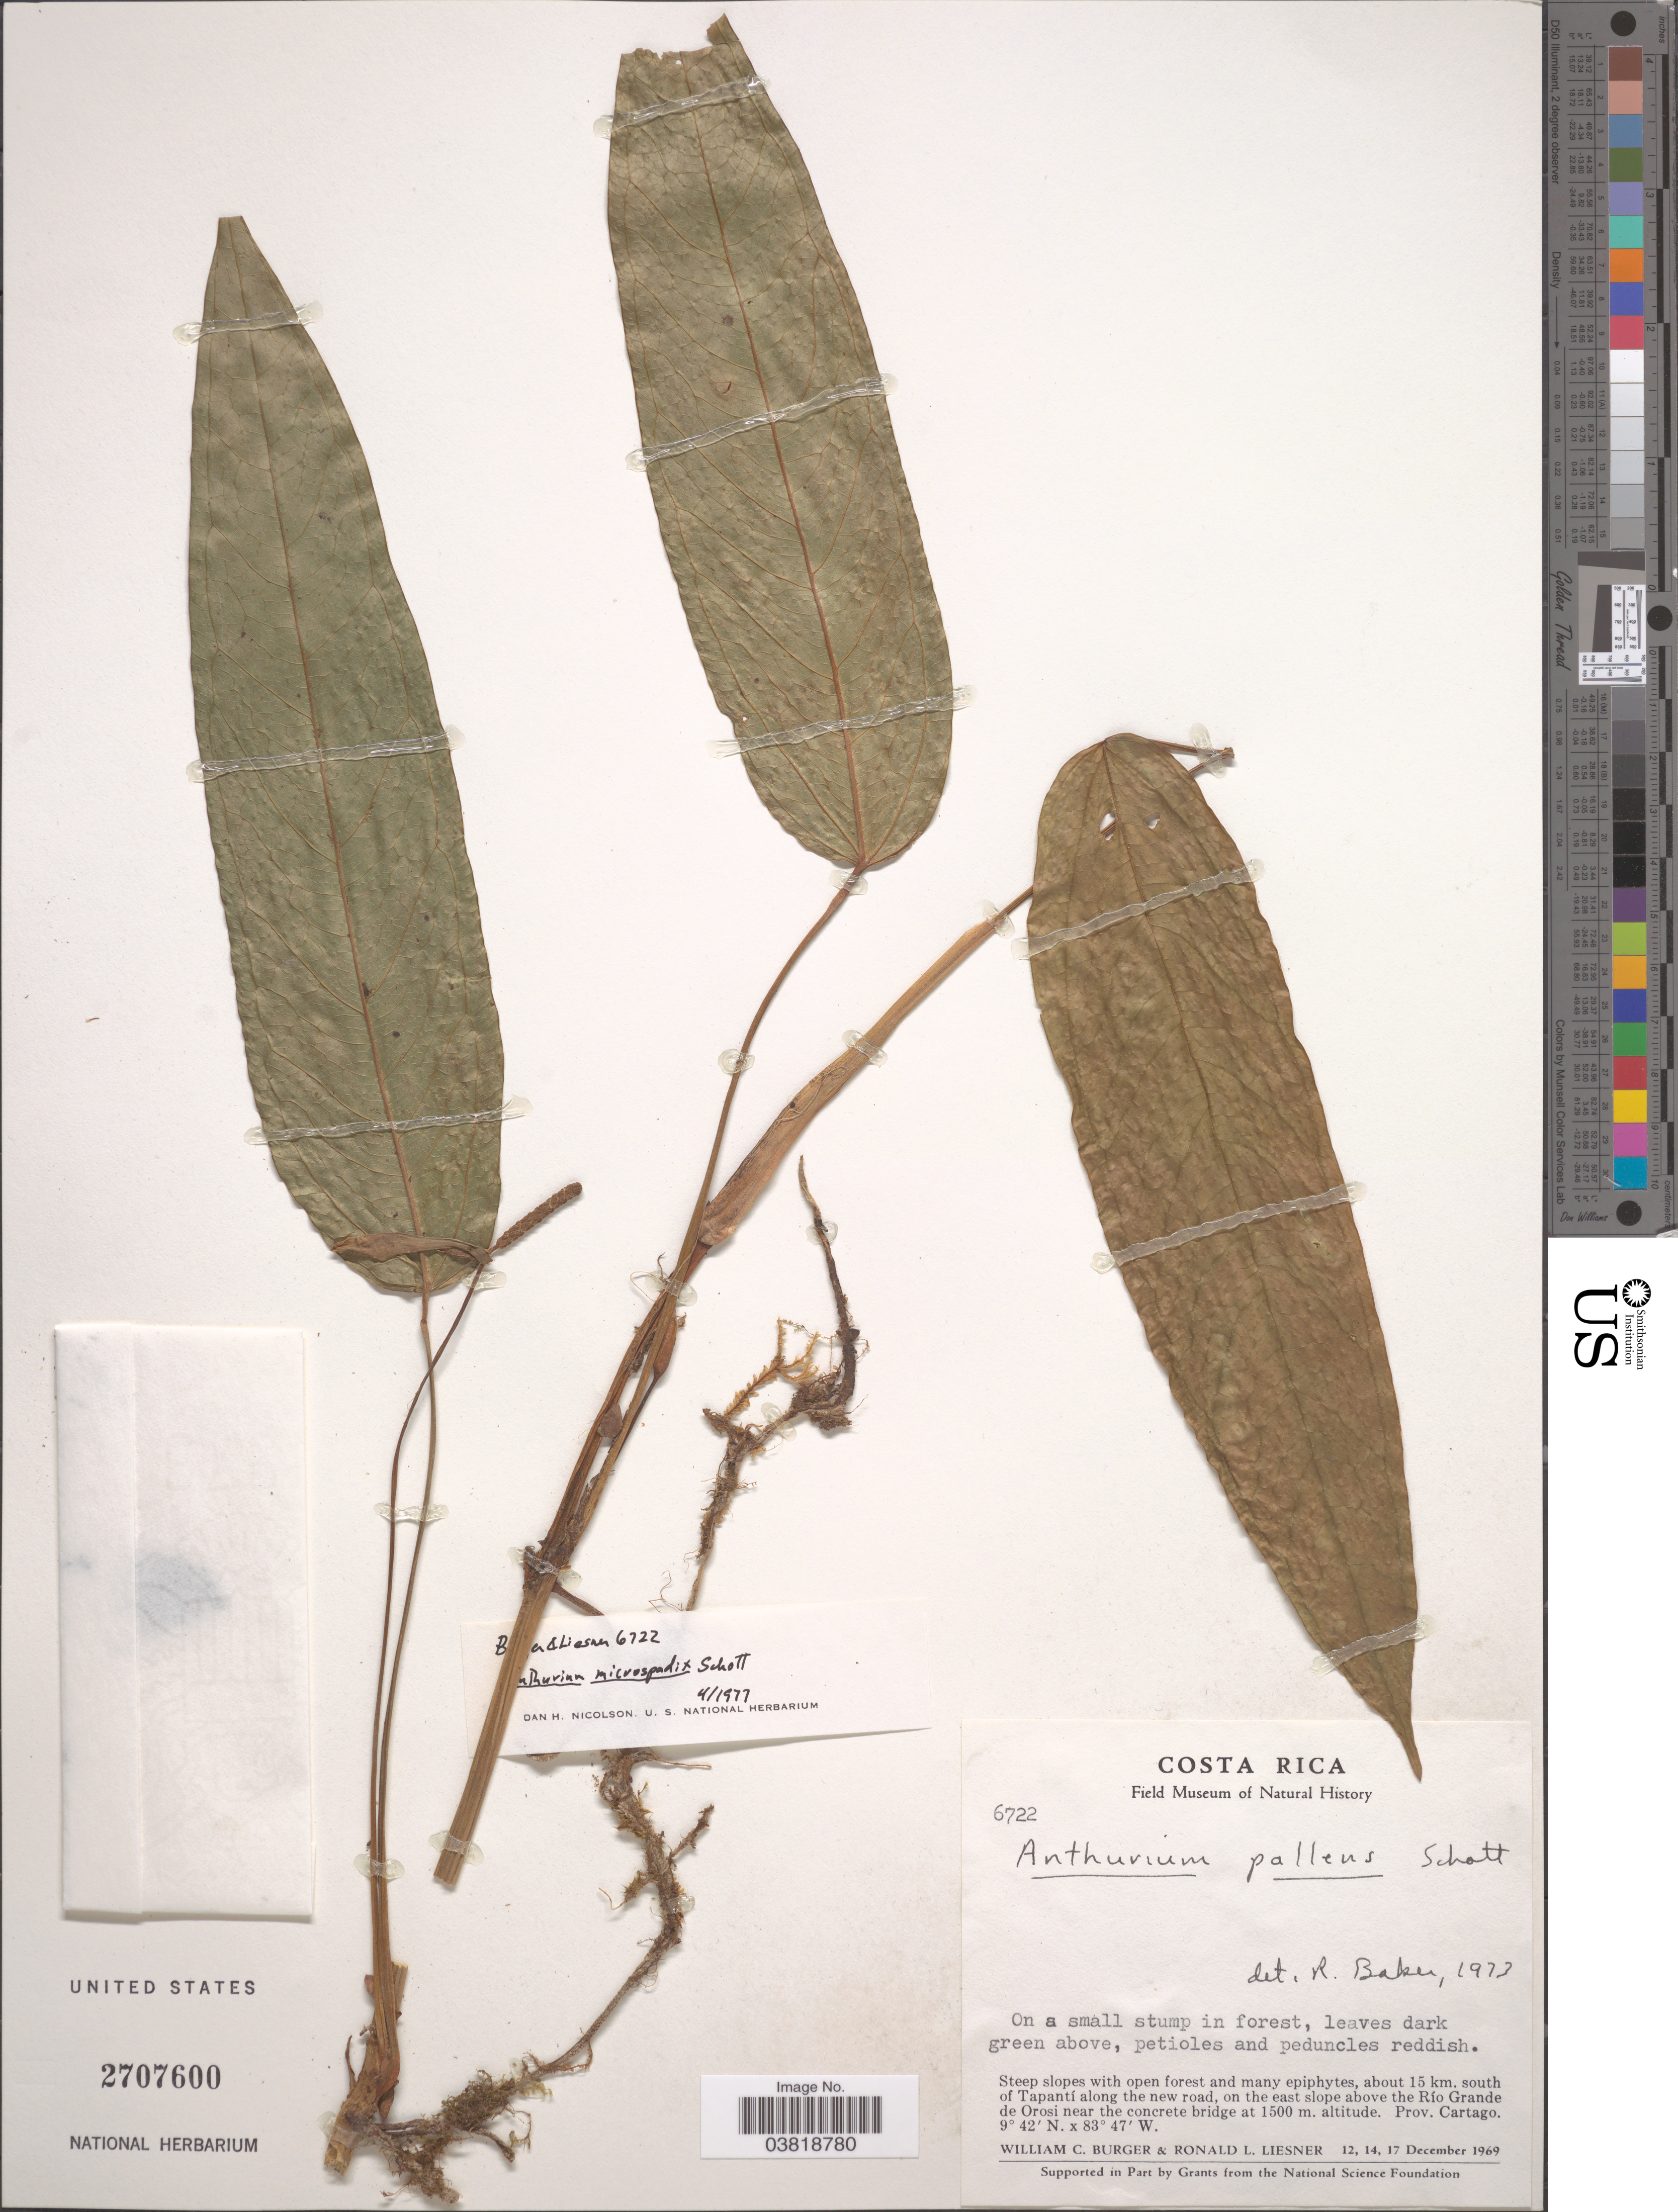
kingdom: Plantae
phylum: Tracheophyta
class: Liliopsida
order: Alismatales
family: Araceae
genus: Anthurium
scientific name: Anthurium microspadix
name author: Schott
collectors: W. Burger & R. L. Liesner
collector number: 6722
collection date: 1969-12-12/1969-12-17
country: Costa Rica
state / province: Cartago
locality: About 15 km. south of Tapantí along the new road, on the east slope above the Río Grande de Orosi near the concrete bridge.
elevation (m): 1500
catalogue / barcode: US 2707600